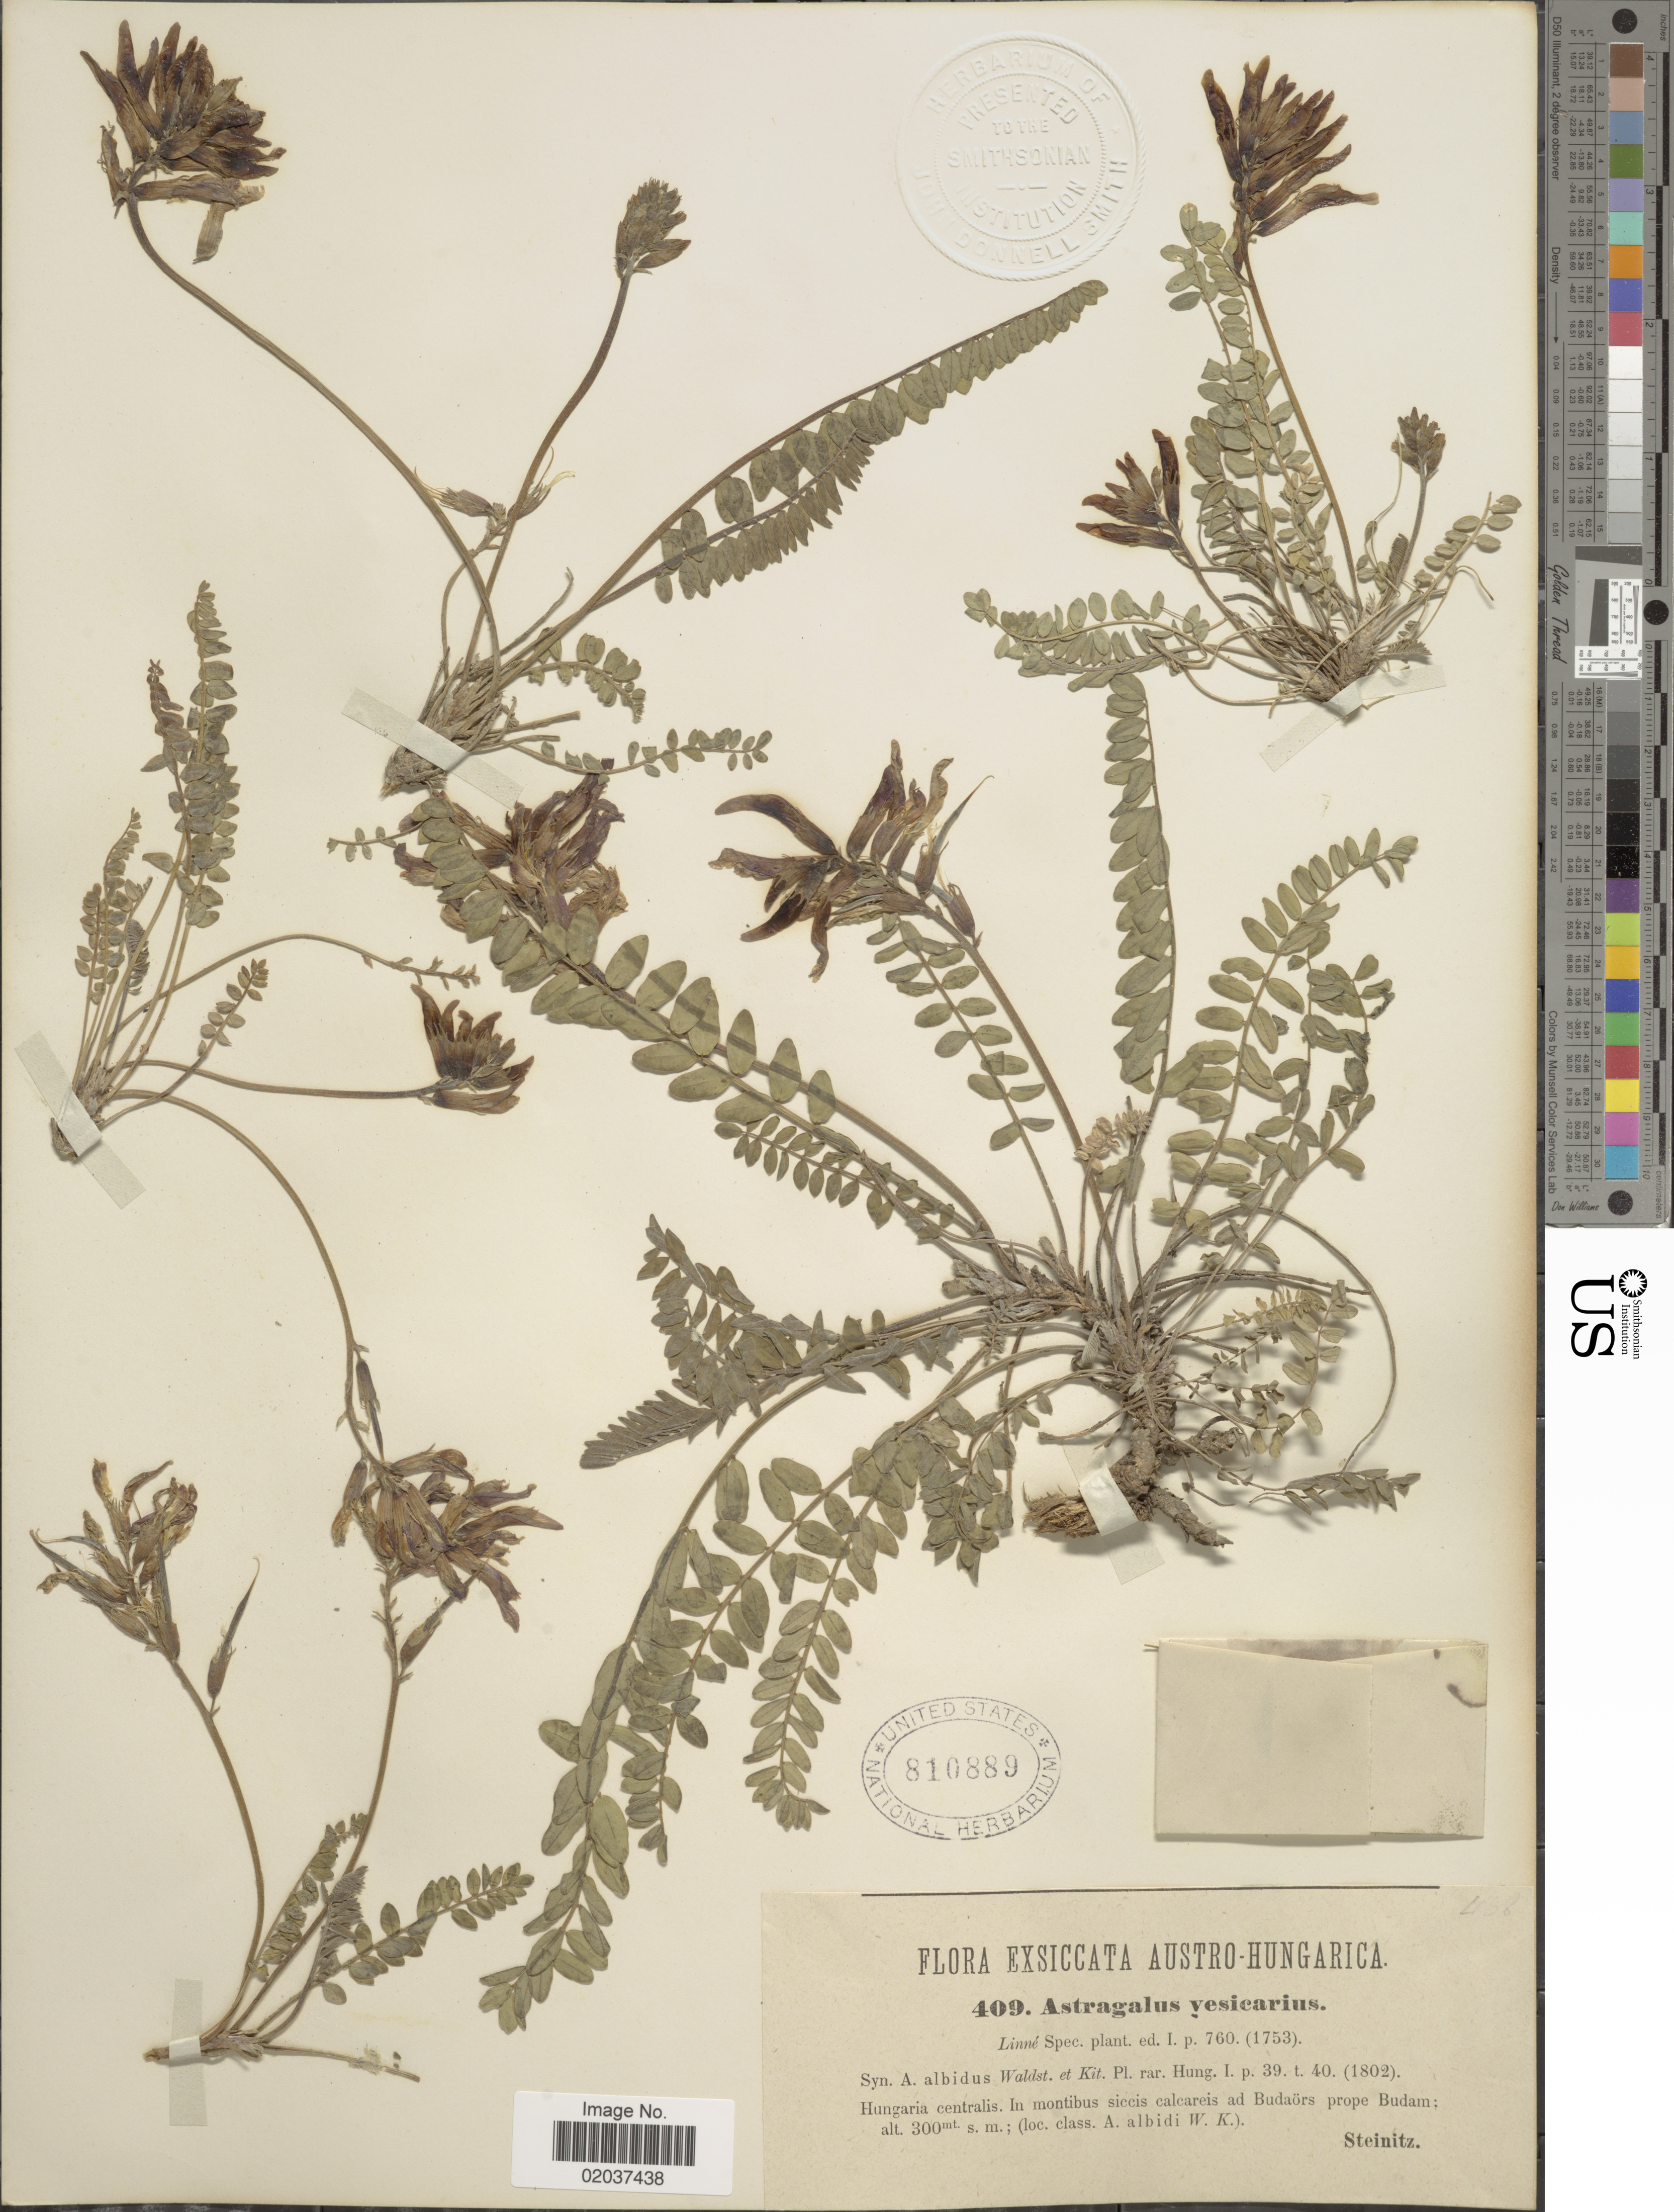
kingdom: Plantae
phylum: Tracheophyta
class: Magnoliopsida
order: Fabales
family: Fabaceae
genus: Astragalus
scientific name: Astragalus vesicarius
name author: L.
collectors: -. Steinitz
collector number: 409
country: Hungary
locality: Hungaria centralis, In montibvus siccis calcareis ad Budaors prope Budan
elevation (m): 300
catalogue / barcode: US 810889